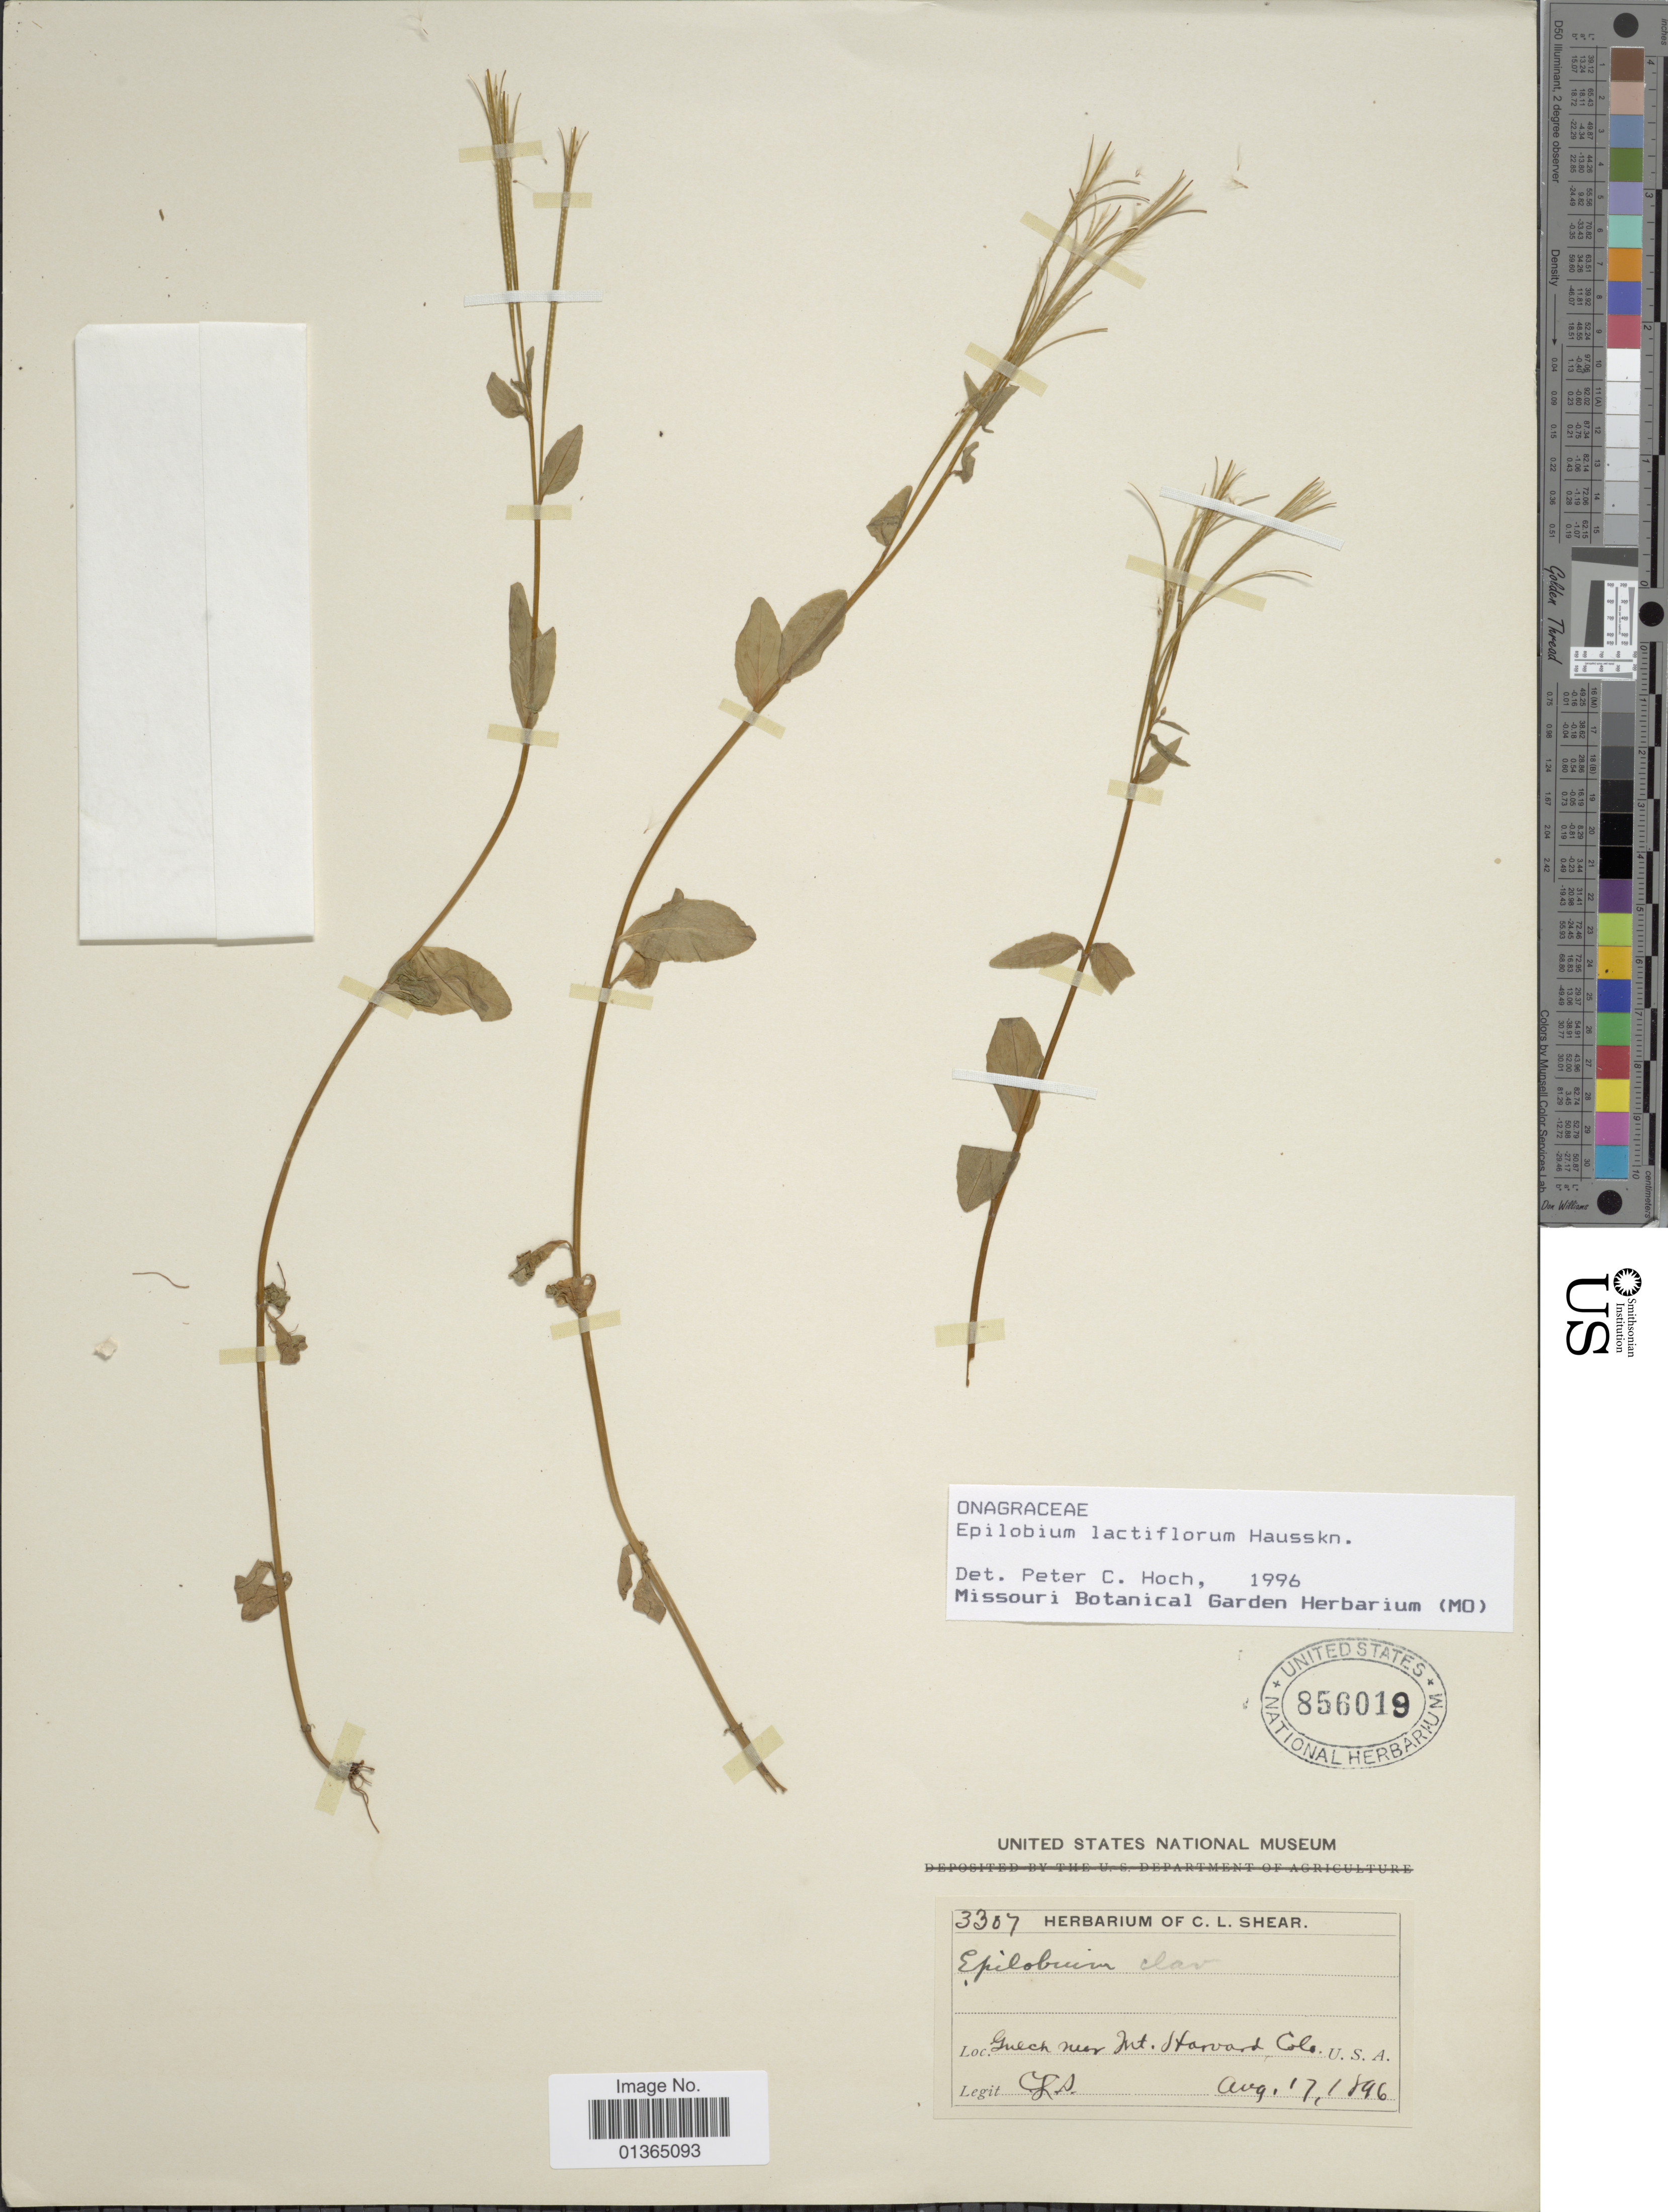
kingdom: Plantae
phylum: Tracheophyta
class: Magnoliopsida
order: Myrtales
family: Onagraceae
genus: Epilobium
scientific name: Epilobium lactiflorum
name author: Hausskn.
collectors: C. L. Shear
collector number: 3307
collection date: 1896-08-17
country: United States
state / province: Colorado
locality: Gulch near Mt. Harvard.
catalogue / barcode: US 856019